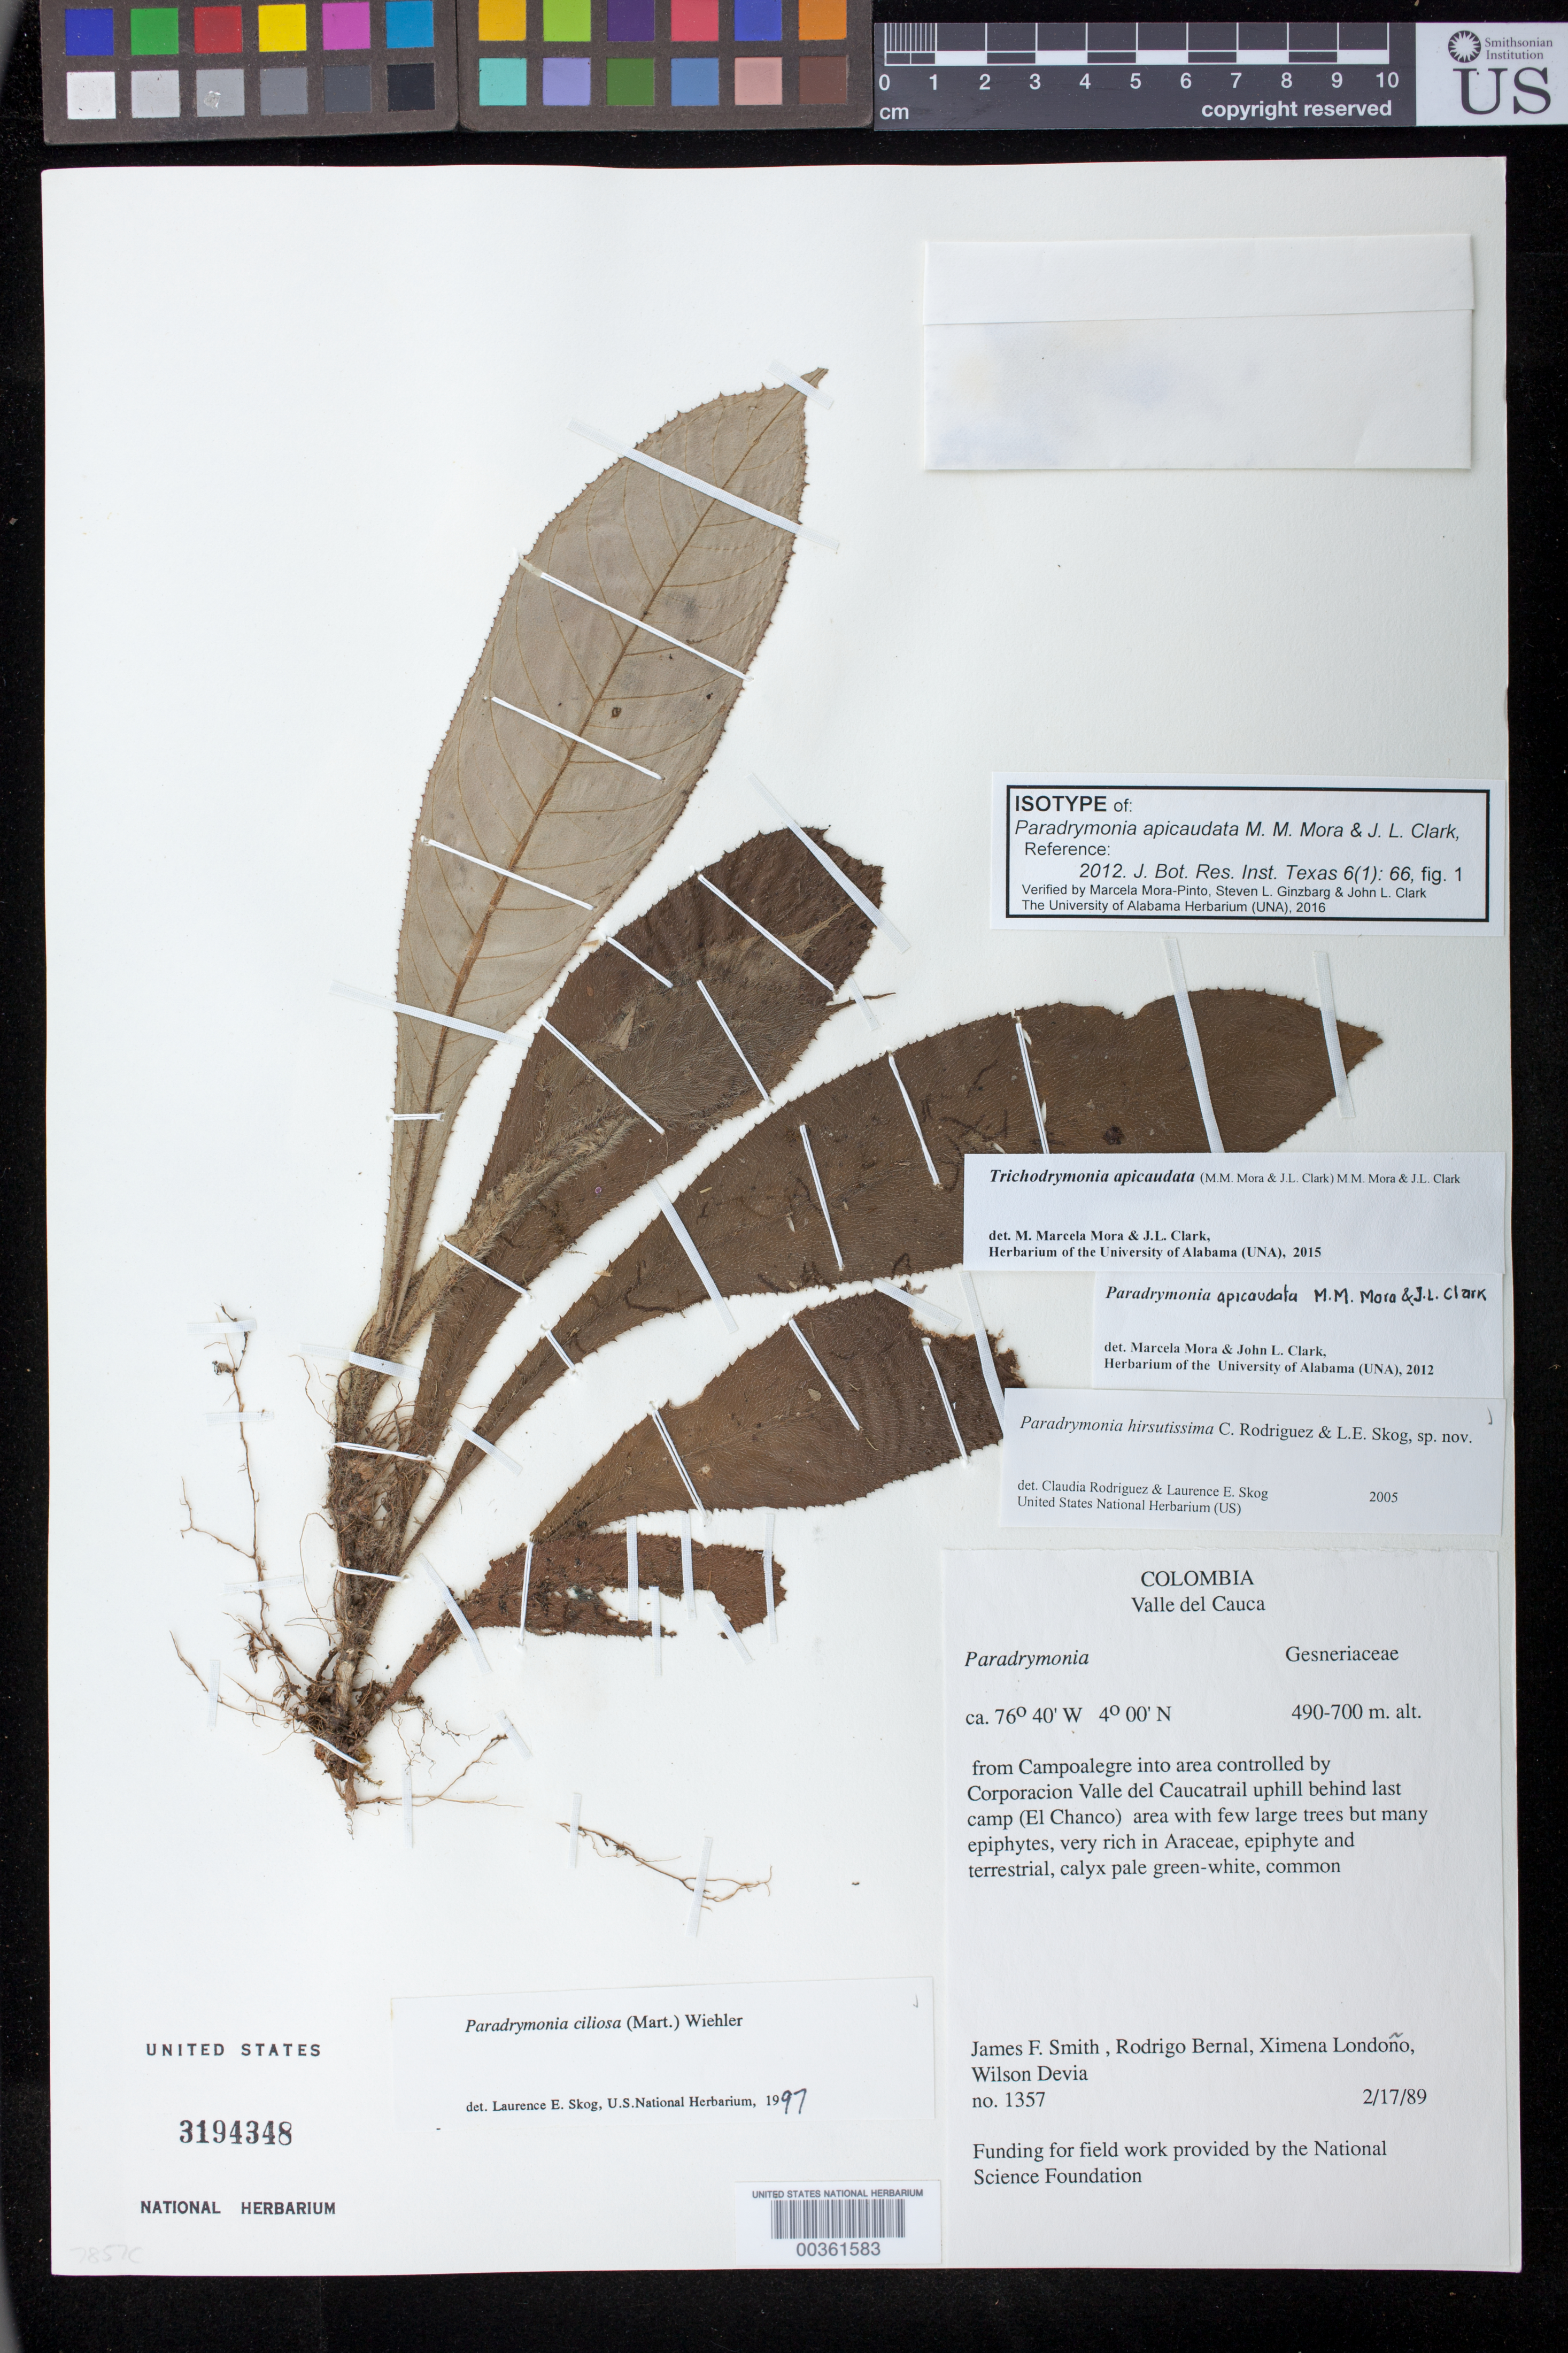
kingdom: Plantae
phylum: Tracheophyta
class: Magnoliopsida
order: Lamiales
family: Gesneriaceae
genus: Paradrymonia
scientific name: Paradrymonia apicaudata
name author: M.M. Mora & J.L. Clark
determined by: Mora, M. M.; Clark, J. L.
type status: Isotype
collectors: J. Smith, R. Bernal, X. Londoño & W. Devia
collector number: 1357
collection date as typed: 17 Feb 1989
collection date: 1989-02-17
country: Colombia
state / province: Valle del Cauca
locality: From Campoalegre into area controlled by Corporacion Valle del Cauca, trail uphill behind last camp (El Chanco)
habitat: Area with few large trees but many epiphyte, very rich in Araceae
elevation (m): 490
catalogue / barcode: US 3194348